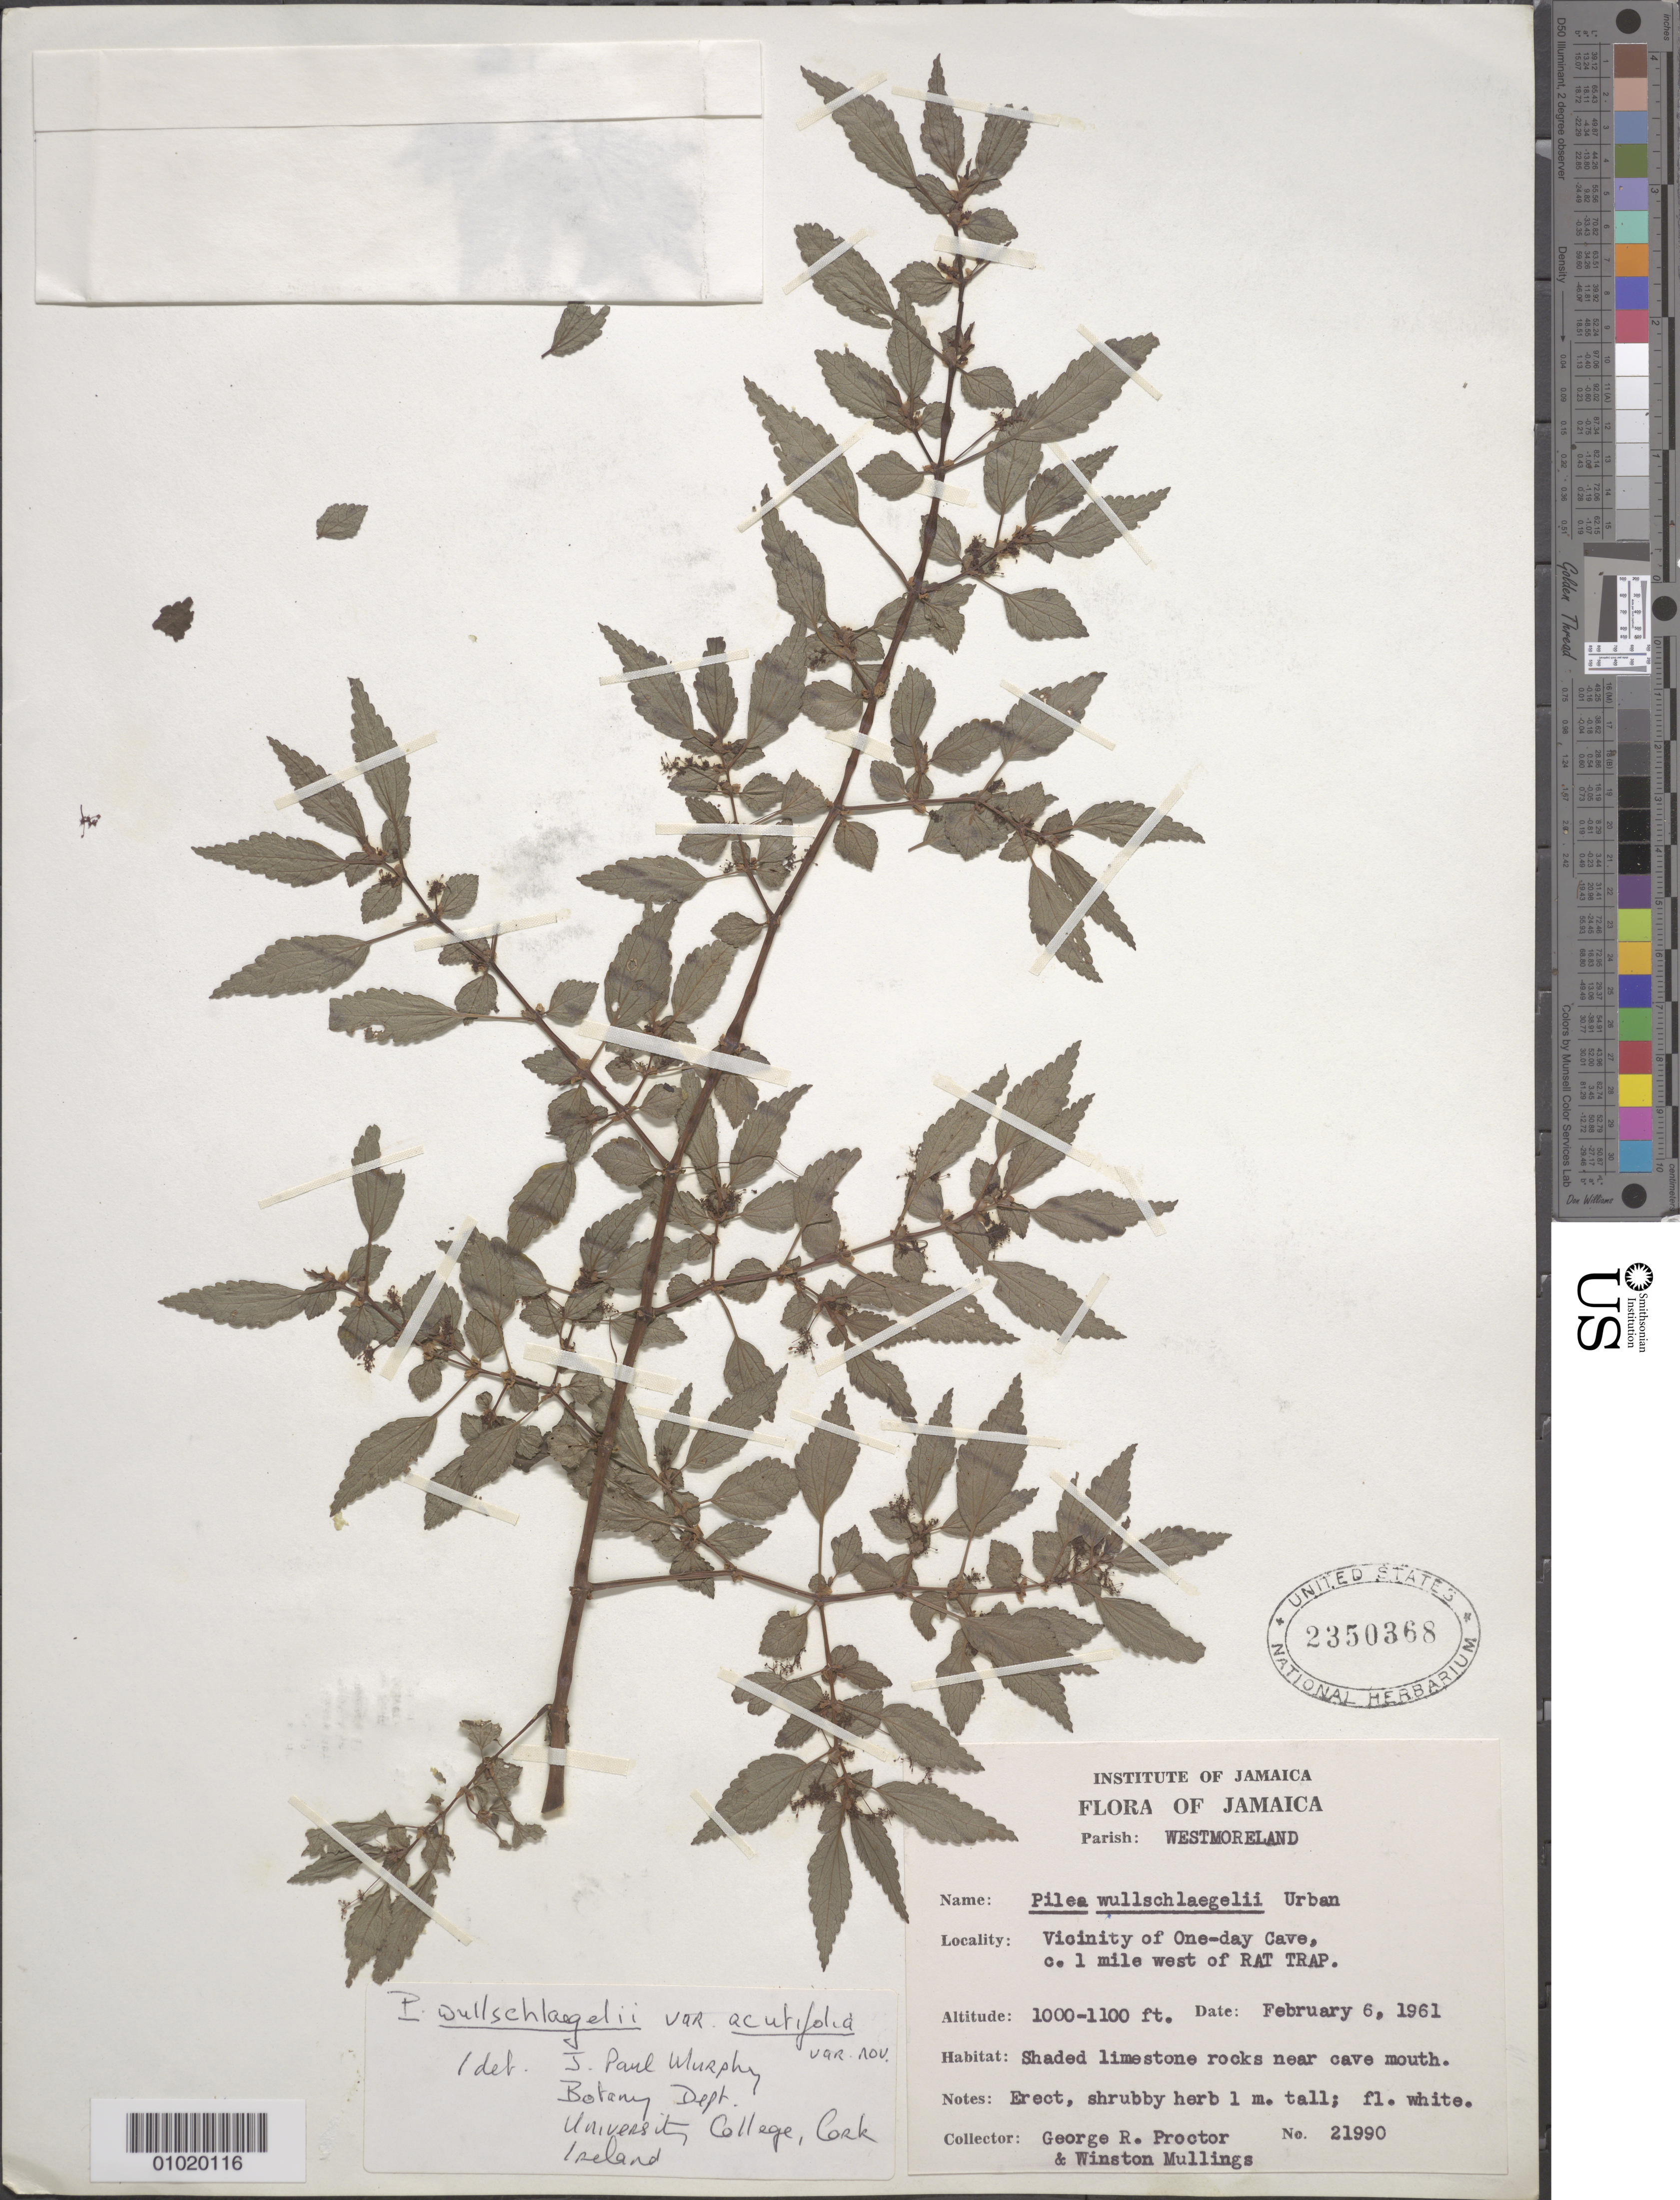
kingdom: Plantae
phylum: Tracheophyta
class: Magnoliopsida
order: Rosales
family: Urticaceae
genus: Pilea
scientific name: Pilea wullschlaegelii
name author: Urb.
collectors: G. R. Proctor & W. Mullings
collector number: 21990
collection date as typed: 06 Feb 1961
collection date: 1961-02-06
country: Jamaica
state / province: Westmoreland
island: Jamaica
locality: Vicinity of One-day cave, c. 1 miles west of Rat Trap. Shaded limestone rocks near cave mouth.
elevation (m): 305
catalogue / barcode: US 2350368